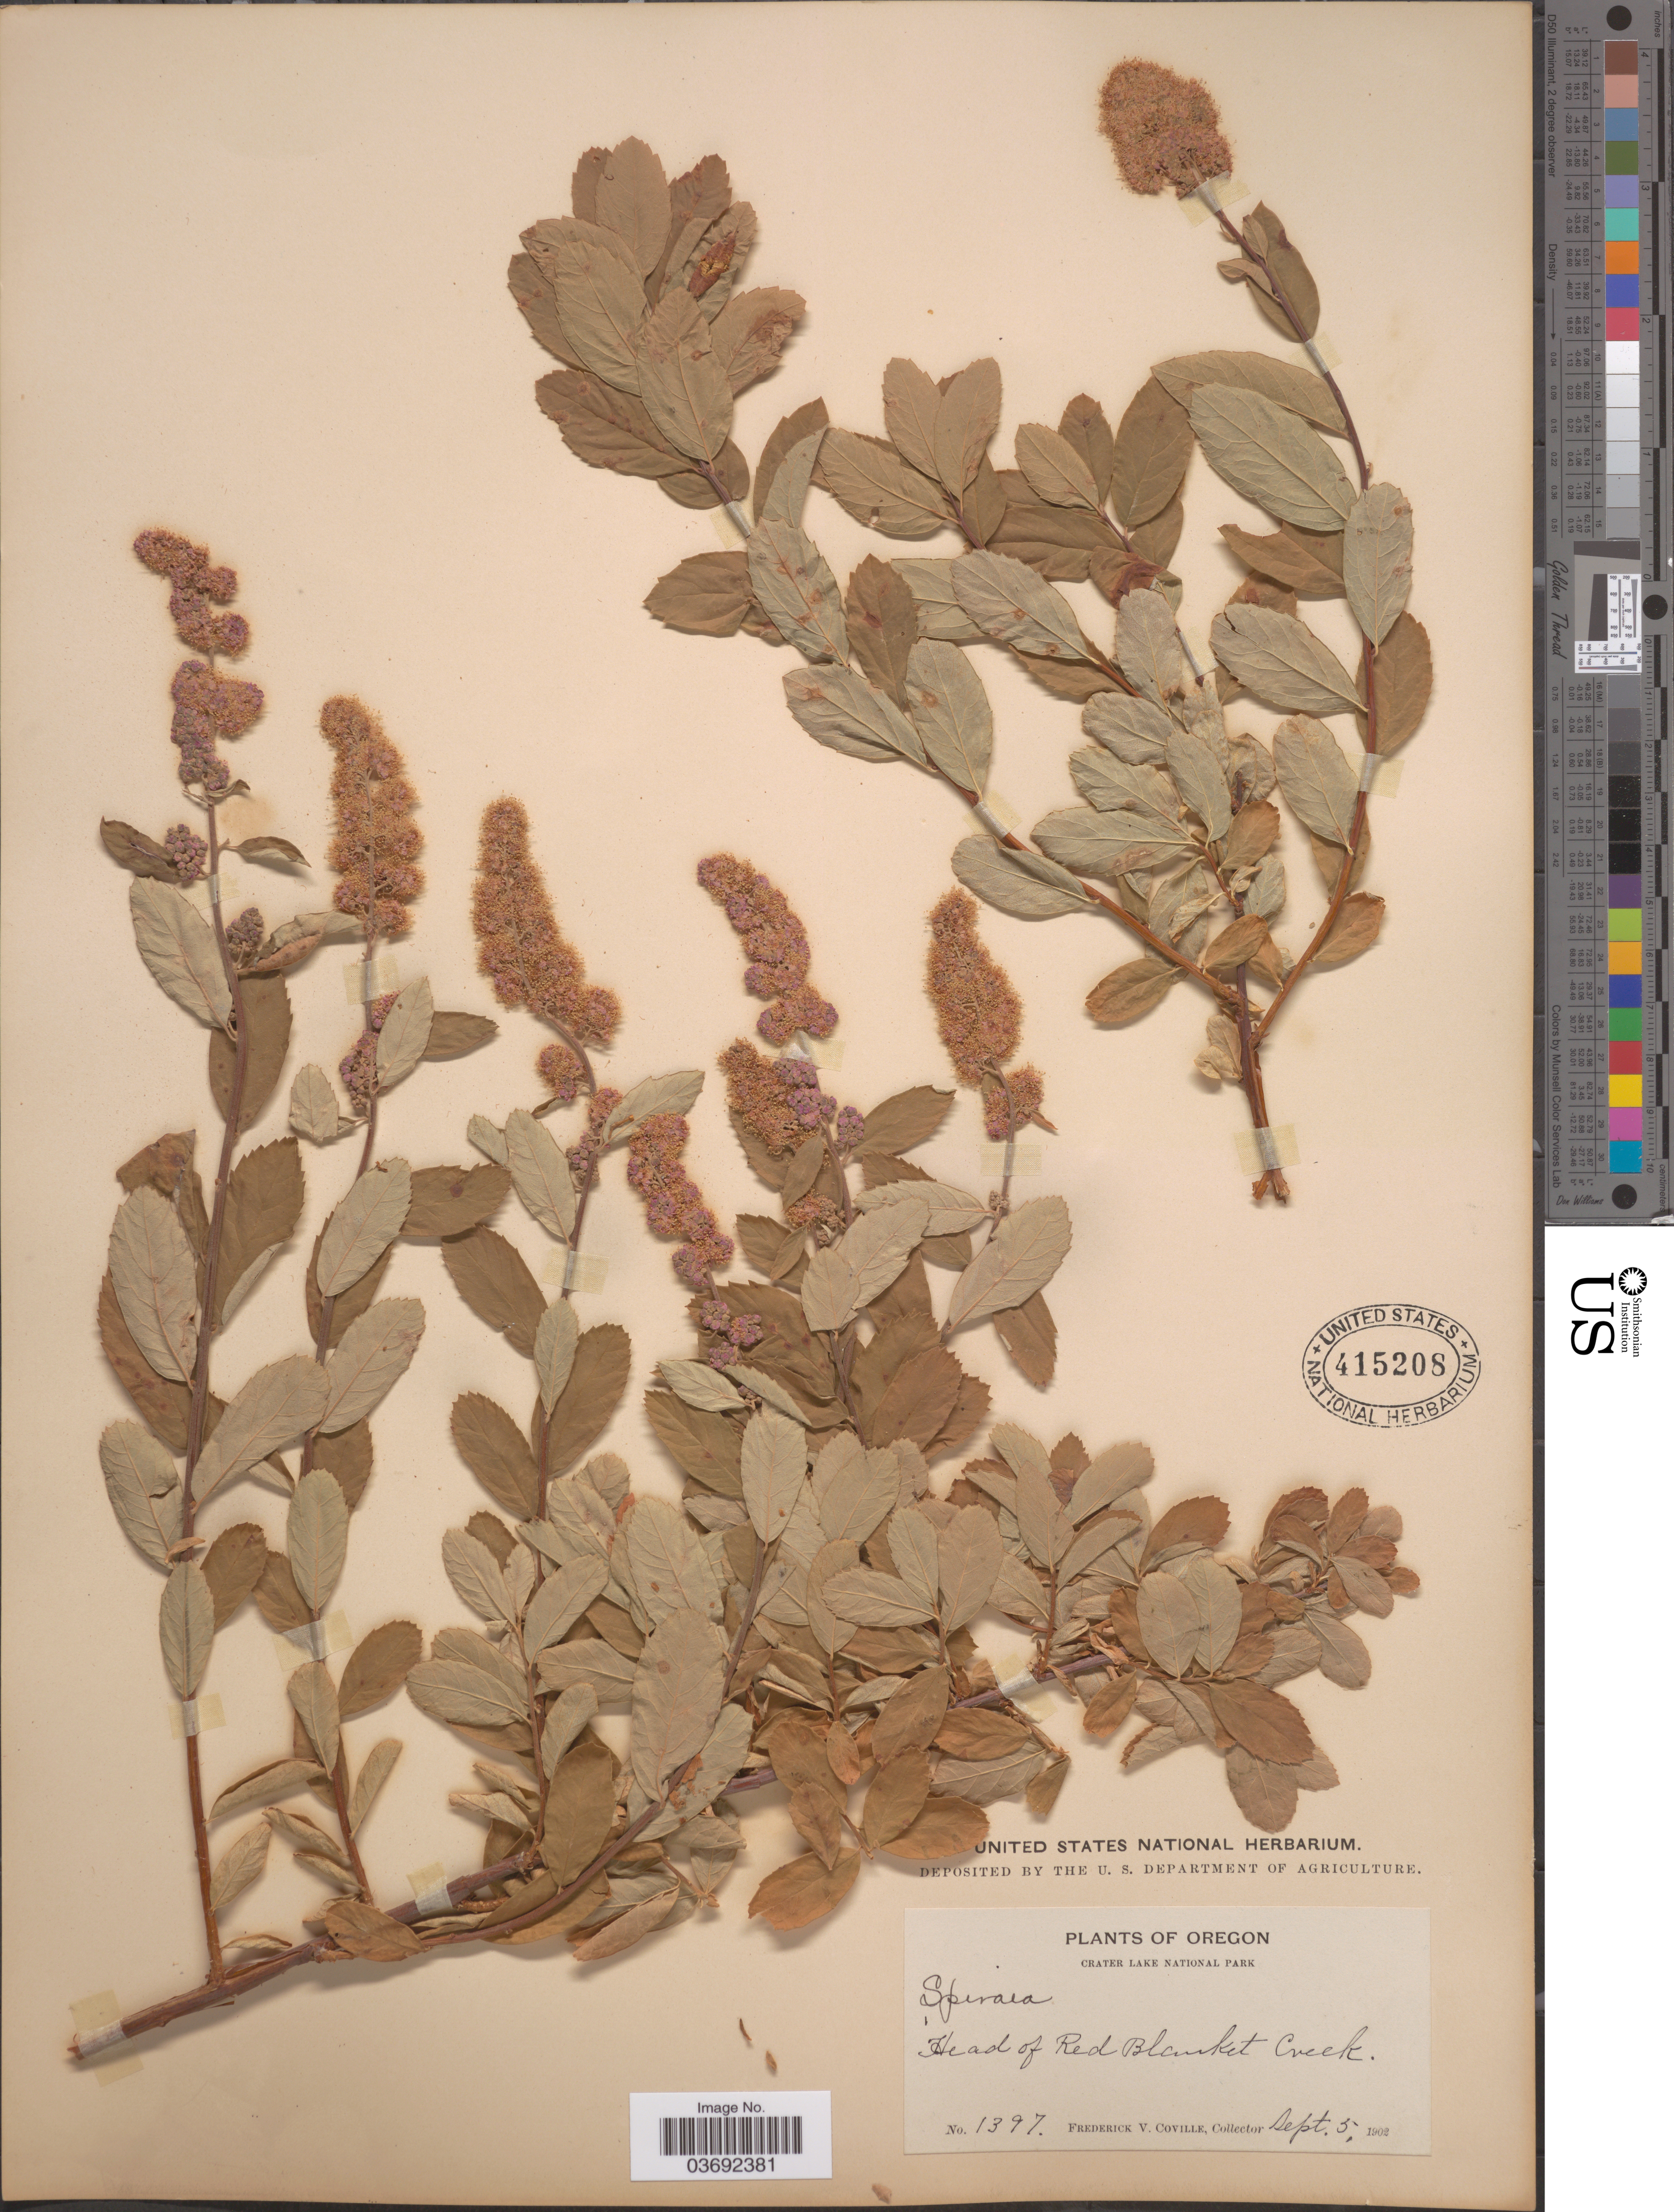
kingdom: Plantae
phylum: Tracheophyta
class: Magnoliopsida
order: Rosales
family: Rosaceae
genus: Spiraea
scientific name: Spiraea douglasii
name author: Hook.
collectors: F. V. Coville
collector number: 1397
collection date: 1902-09-05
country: United States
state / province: Oregon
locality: Crater Lake National Park. Head of Red Blanket Creek.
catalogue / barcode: US 415208